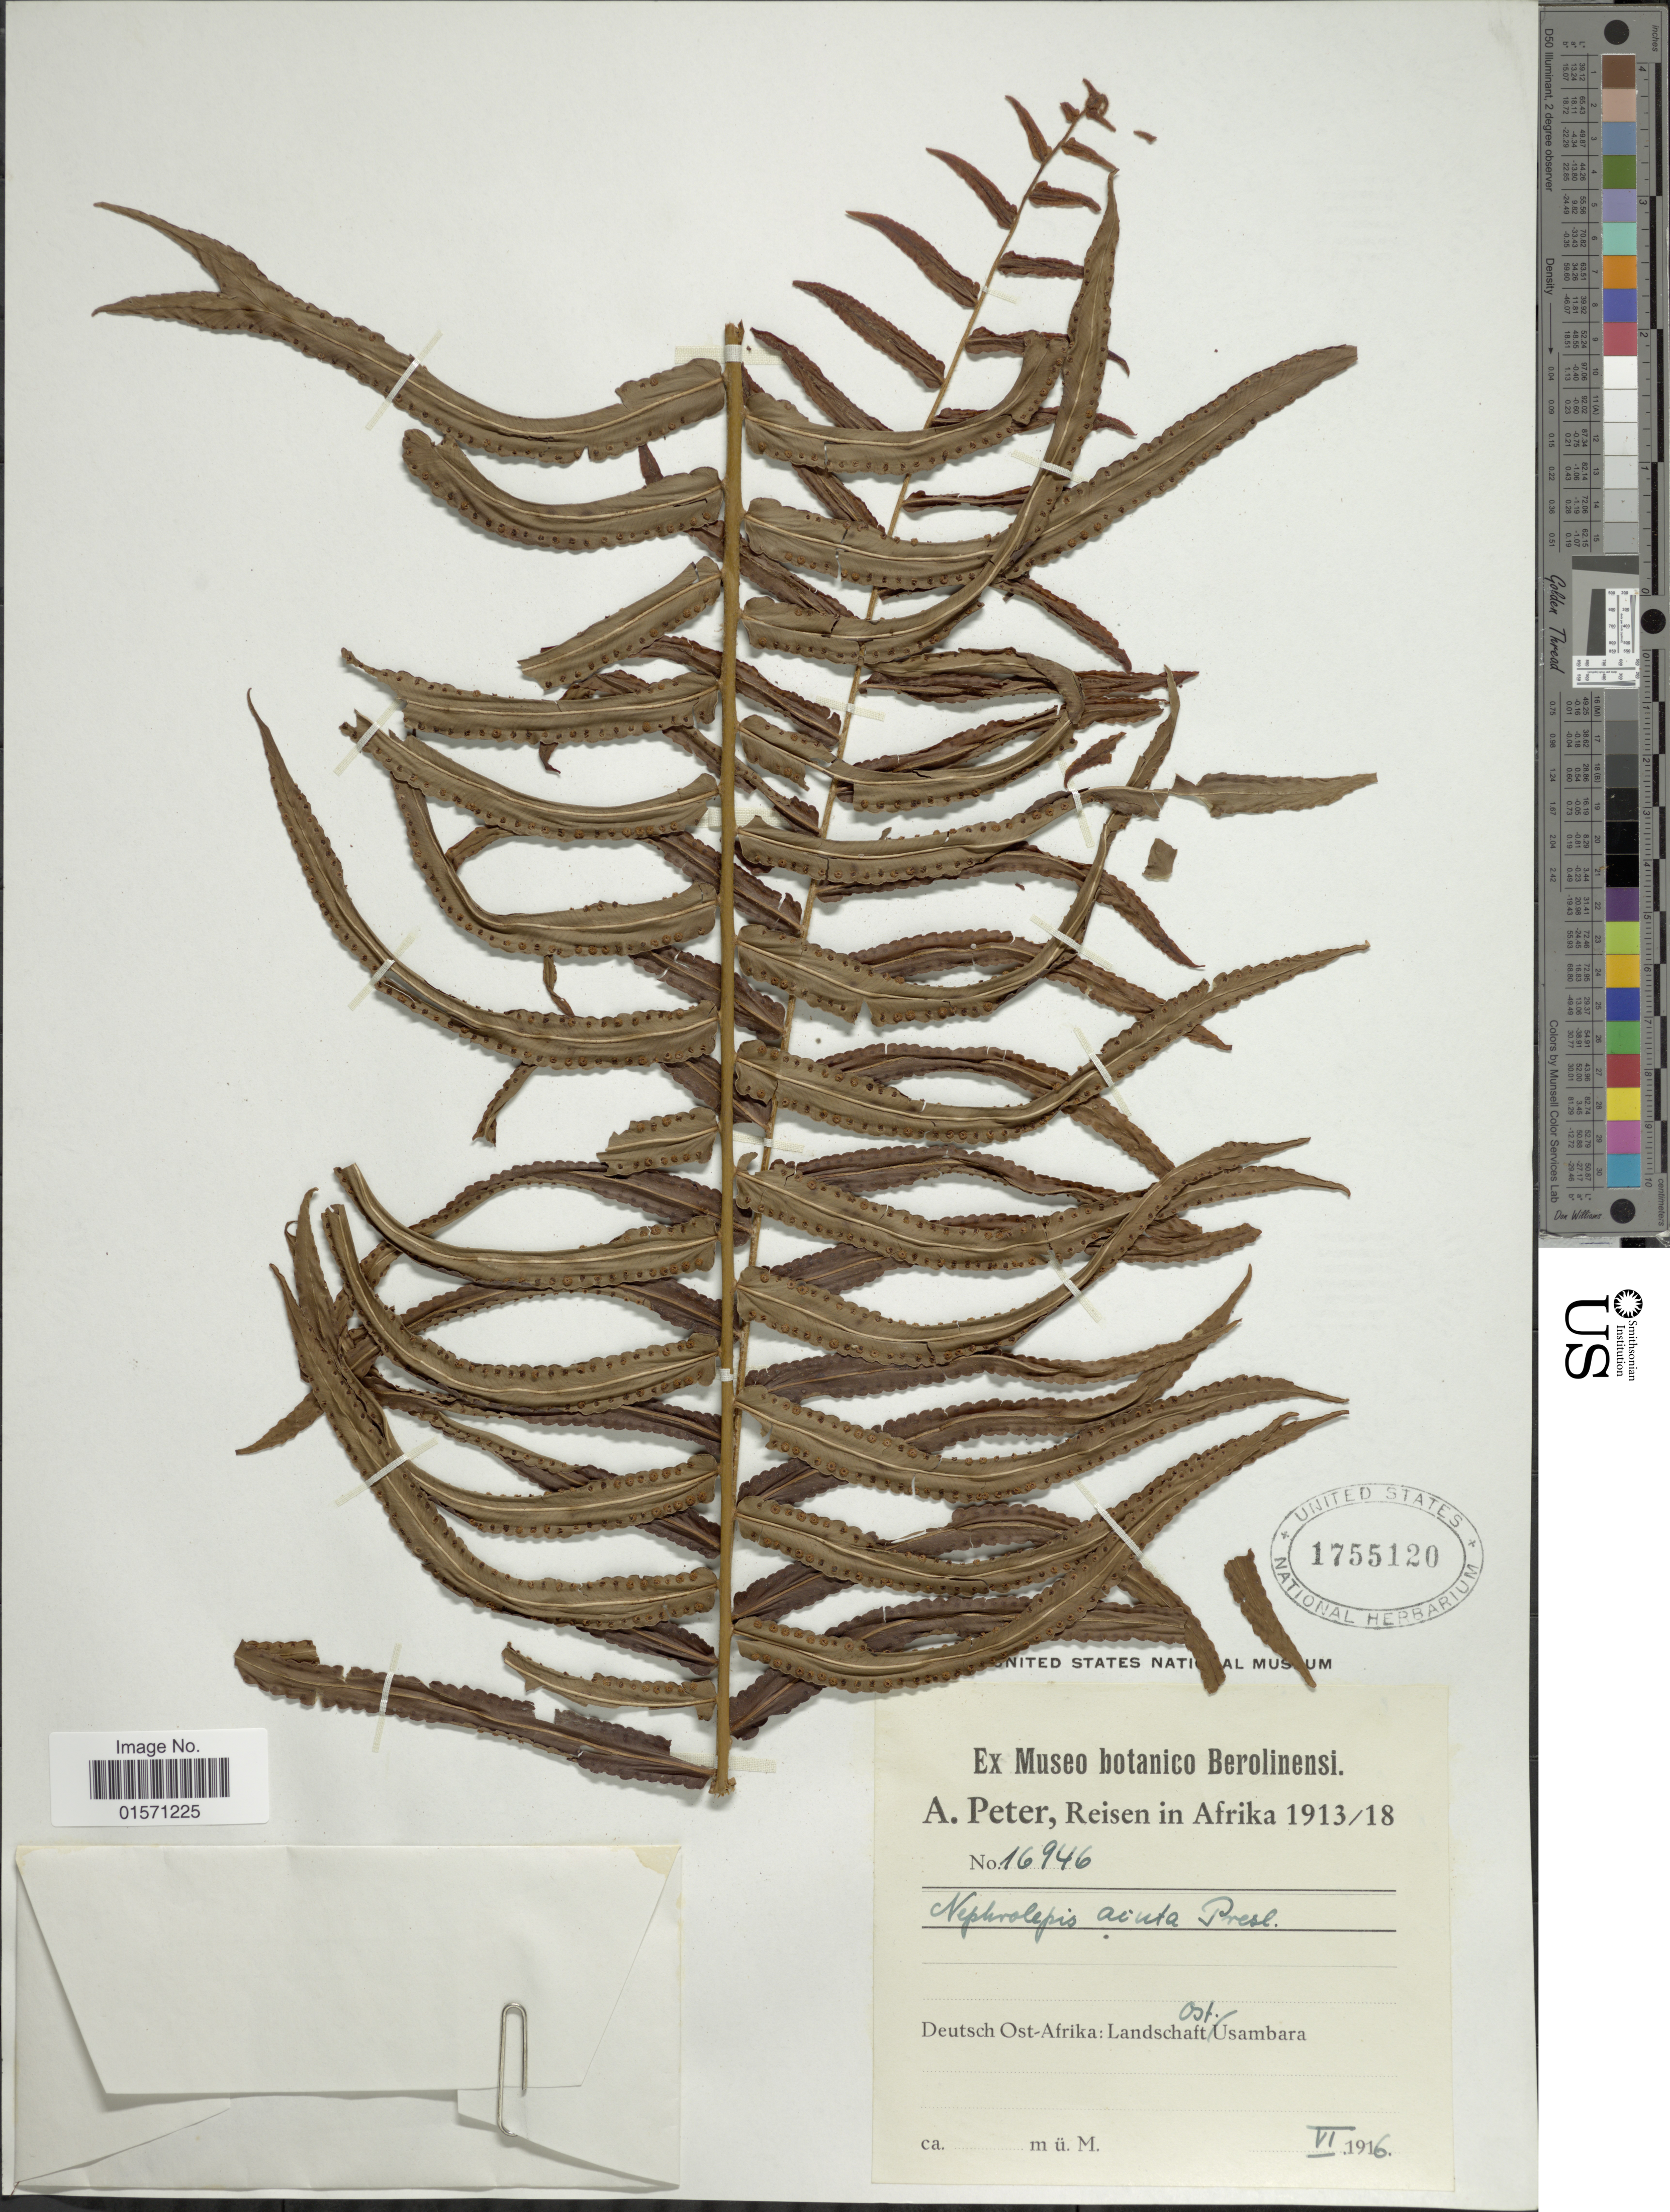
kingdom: Plantae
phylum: Tracheophyta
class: Polypodiopsida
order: Polypodiales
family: Nephrolepidaceae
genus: Nephrolepis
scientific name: Nephrolepis biserrata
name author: (Sw.) Schott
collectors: A. Peter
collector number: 16946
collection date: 1916-06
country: Tanzania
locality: Afrika. Deutsch Ost-Afrika: Landschaft Ost. Usambara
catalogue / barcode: US 1755120